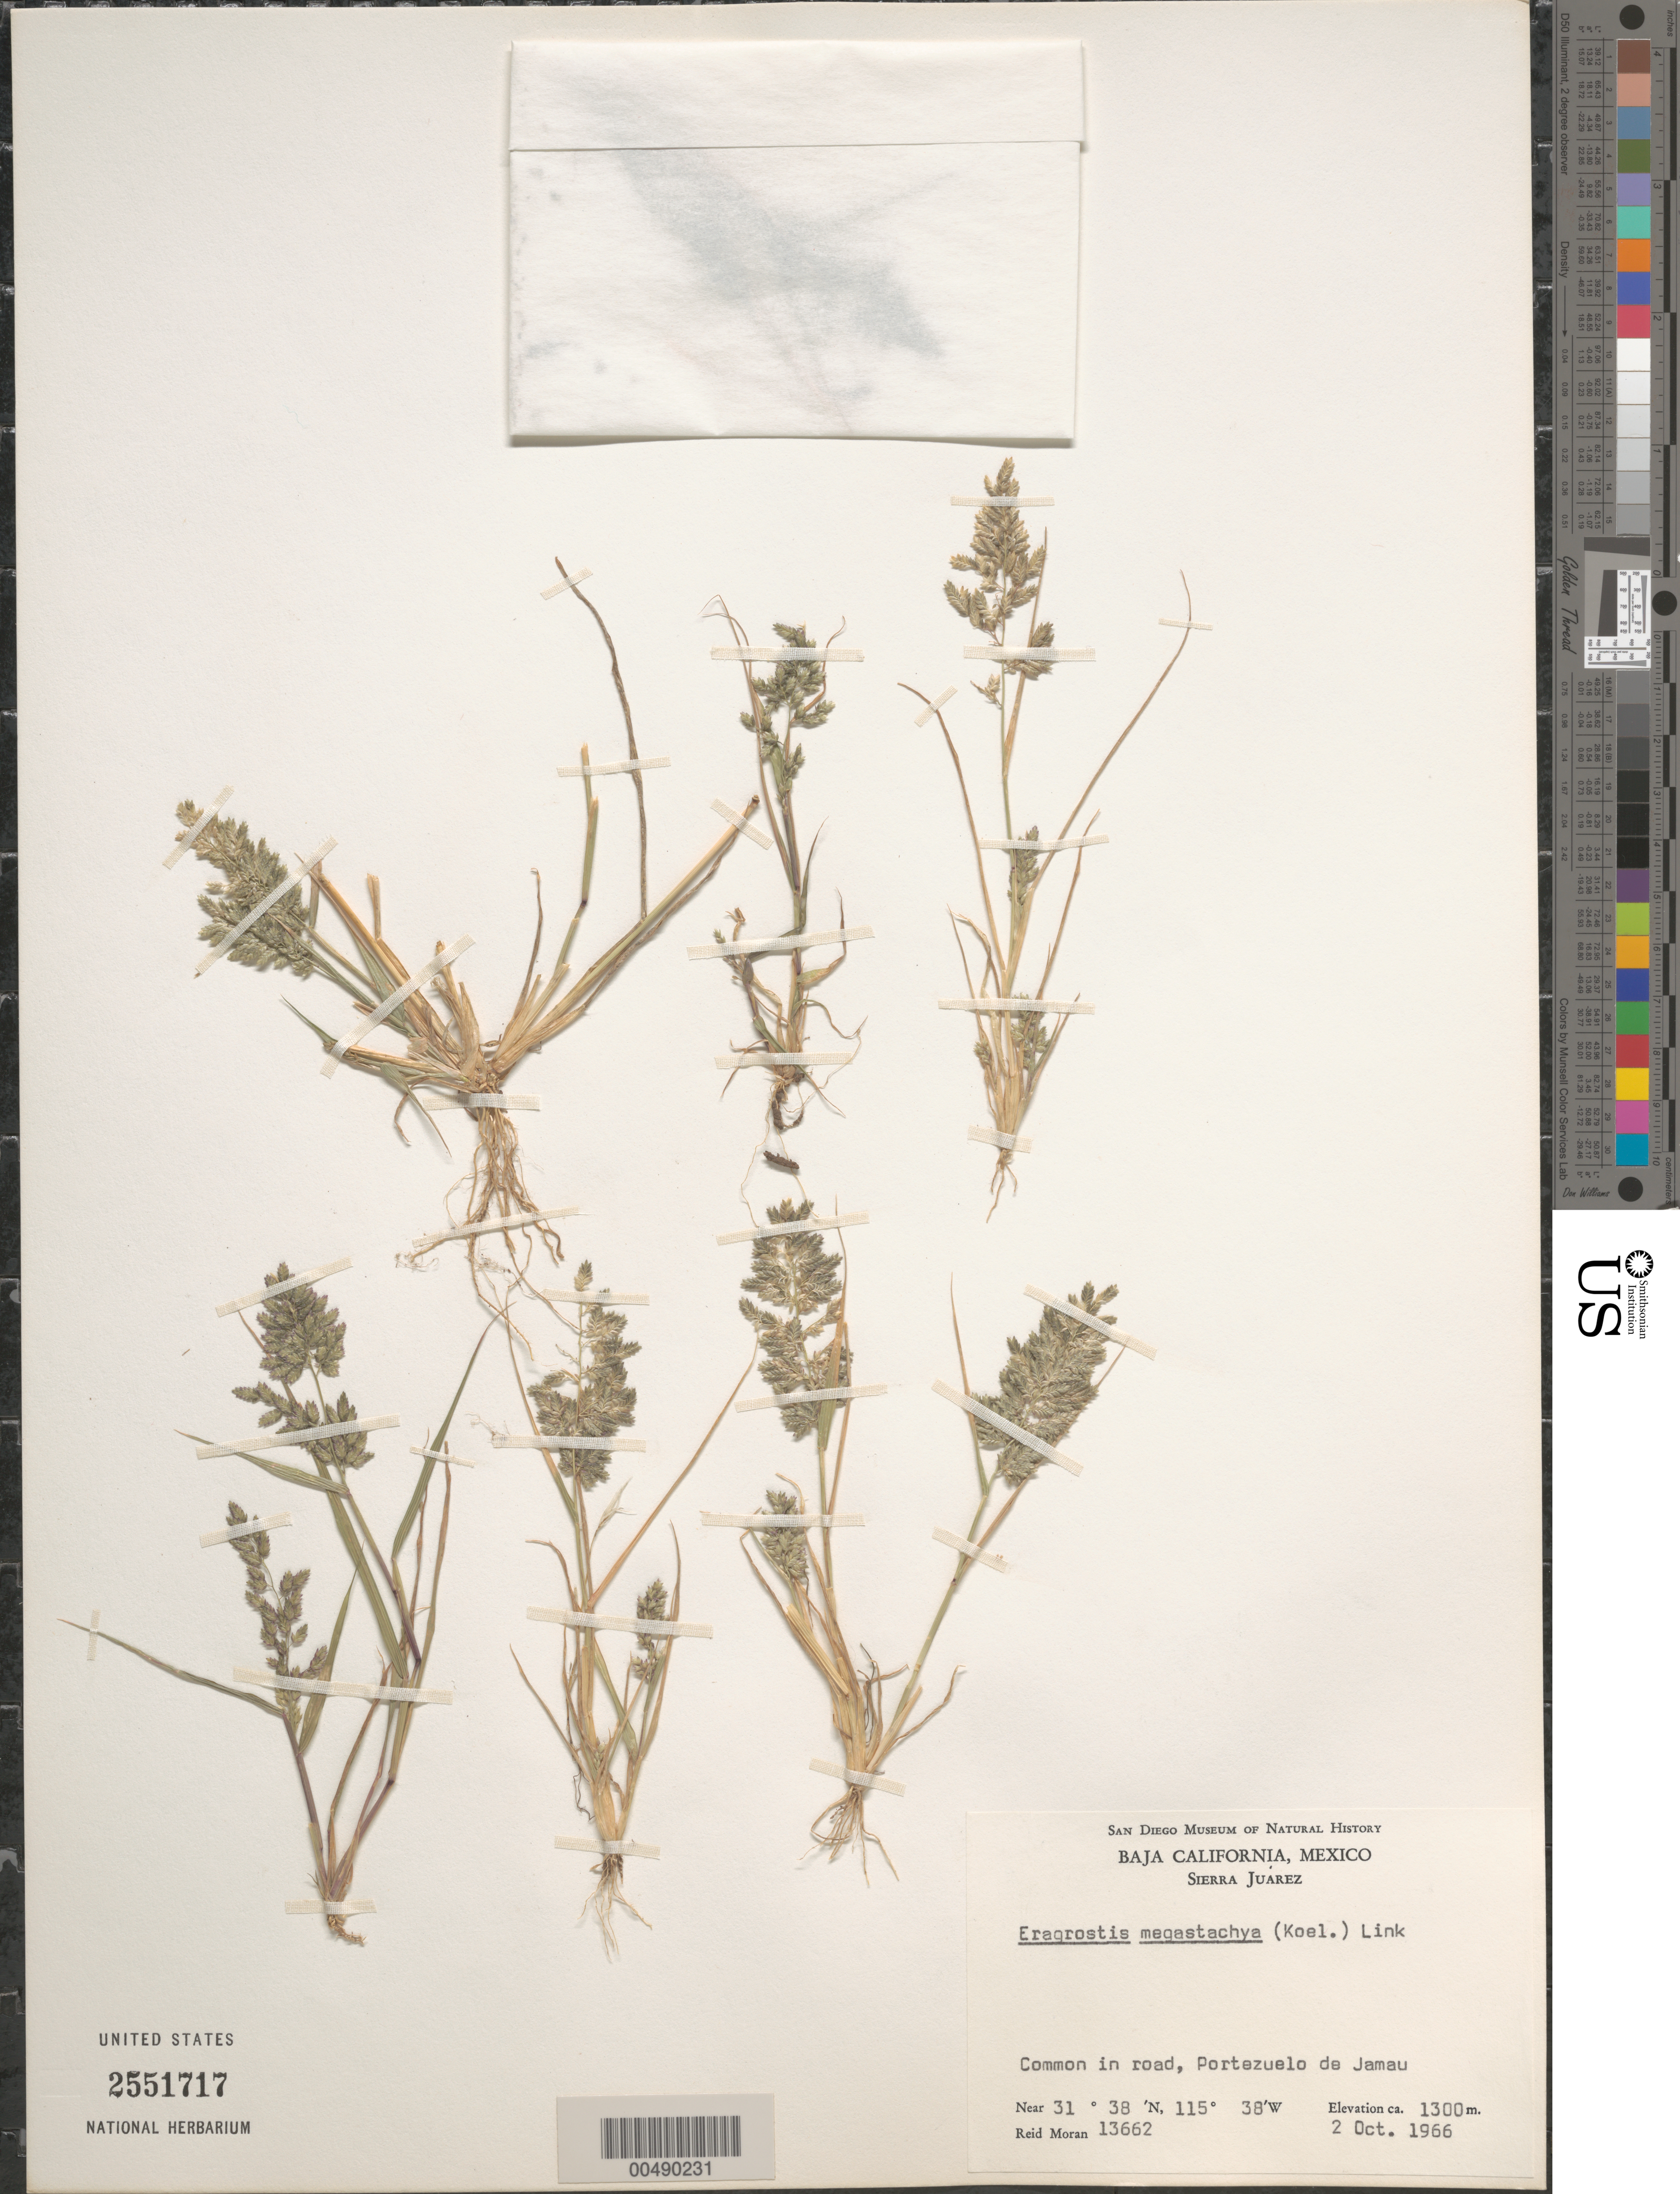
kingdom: Plantae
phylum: Tracheophyta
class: Liliopsida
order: Poales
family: Poaceae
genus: Eragrostis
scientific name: Eragrostis cilianensis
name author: (Bellardi) Vignolo ex Janch.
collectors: R. V. Moran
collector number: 133662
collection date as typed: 2 Oct 1966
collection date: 1966-10-02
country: Mexico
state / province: Baja California Norte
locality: Sierra Juárez, Portezuelo de Jamau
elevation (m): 1300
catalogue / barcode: US 2551717